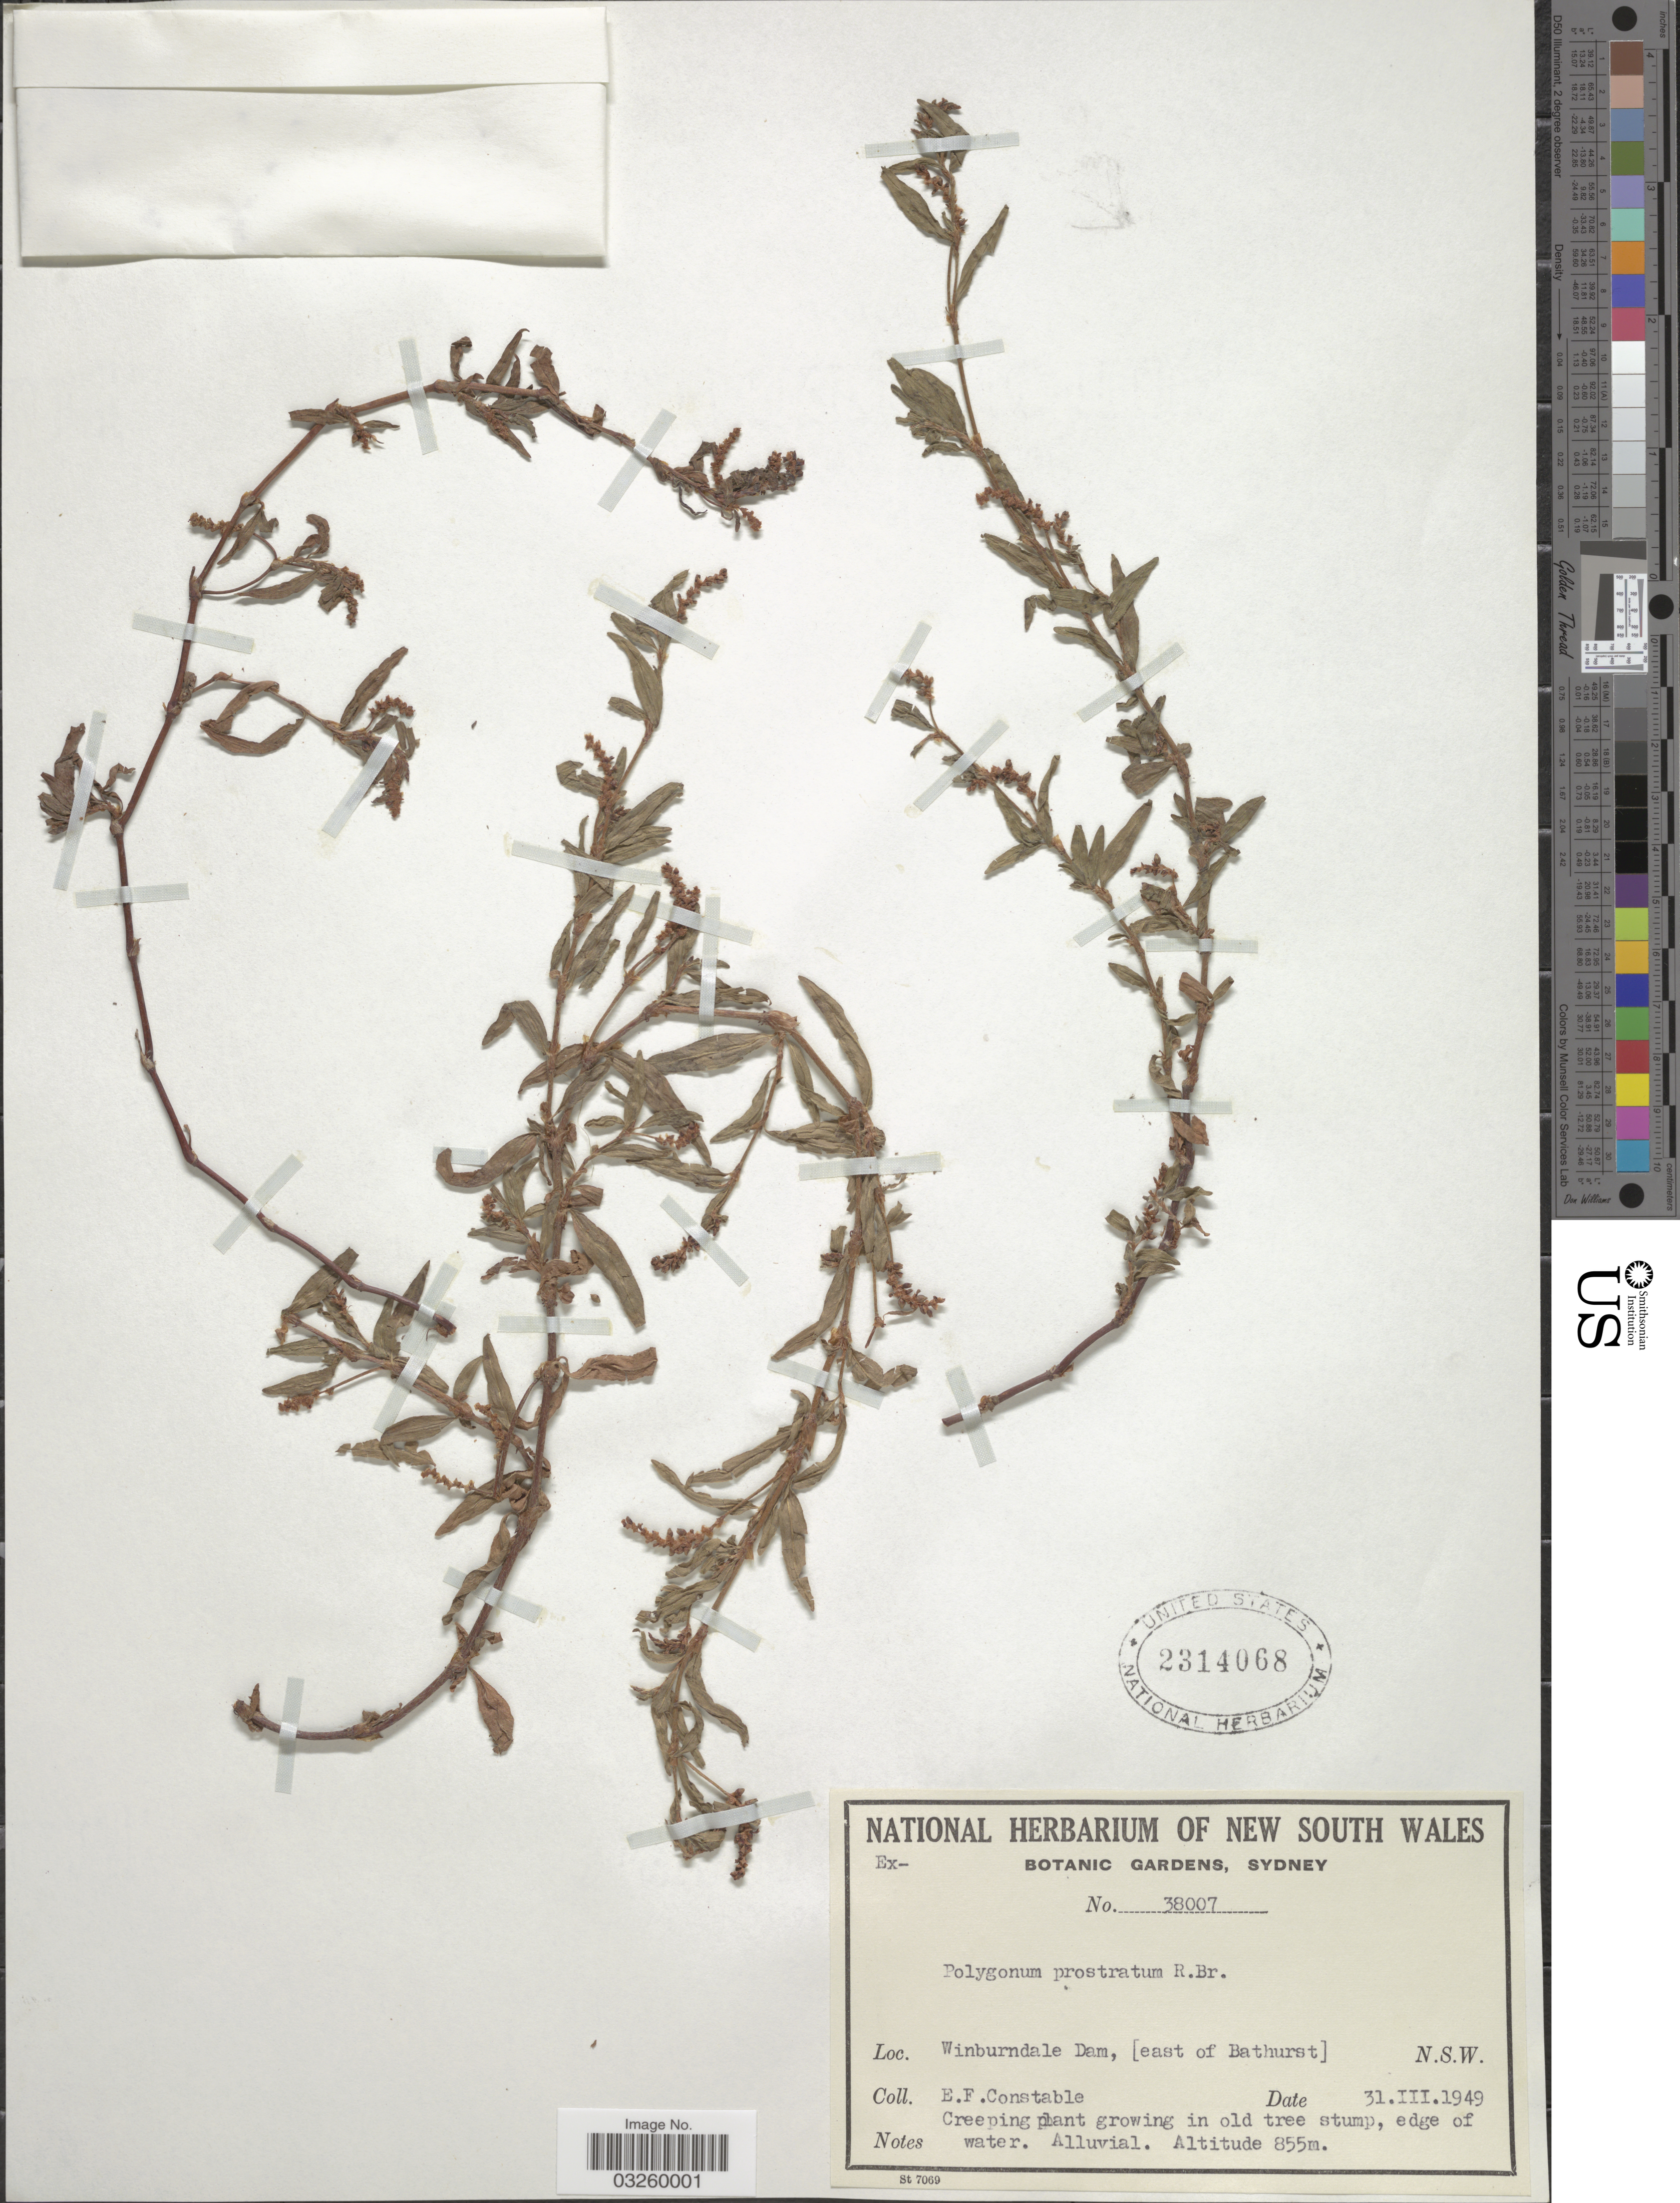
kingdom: Plantae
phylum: Tracheophyta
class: Magnoliopsida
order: Caryophyllales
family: Polygonaceae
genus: Polygonum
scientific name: Polygonum prostratum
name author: Skvortsov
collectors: E. F. Constable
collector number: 38007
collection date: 1949-03-31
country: Australia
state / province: New South Wales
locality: Winburndale Dam, [east of Bathurst]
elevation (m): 855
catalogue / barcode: US 2314068